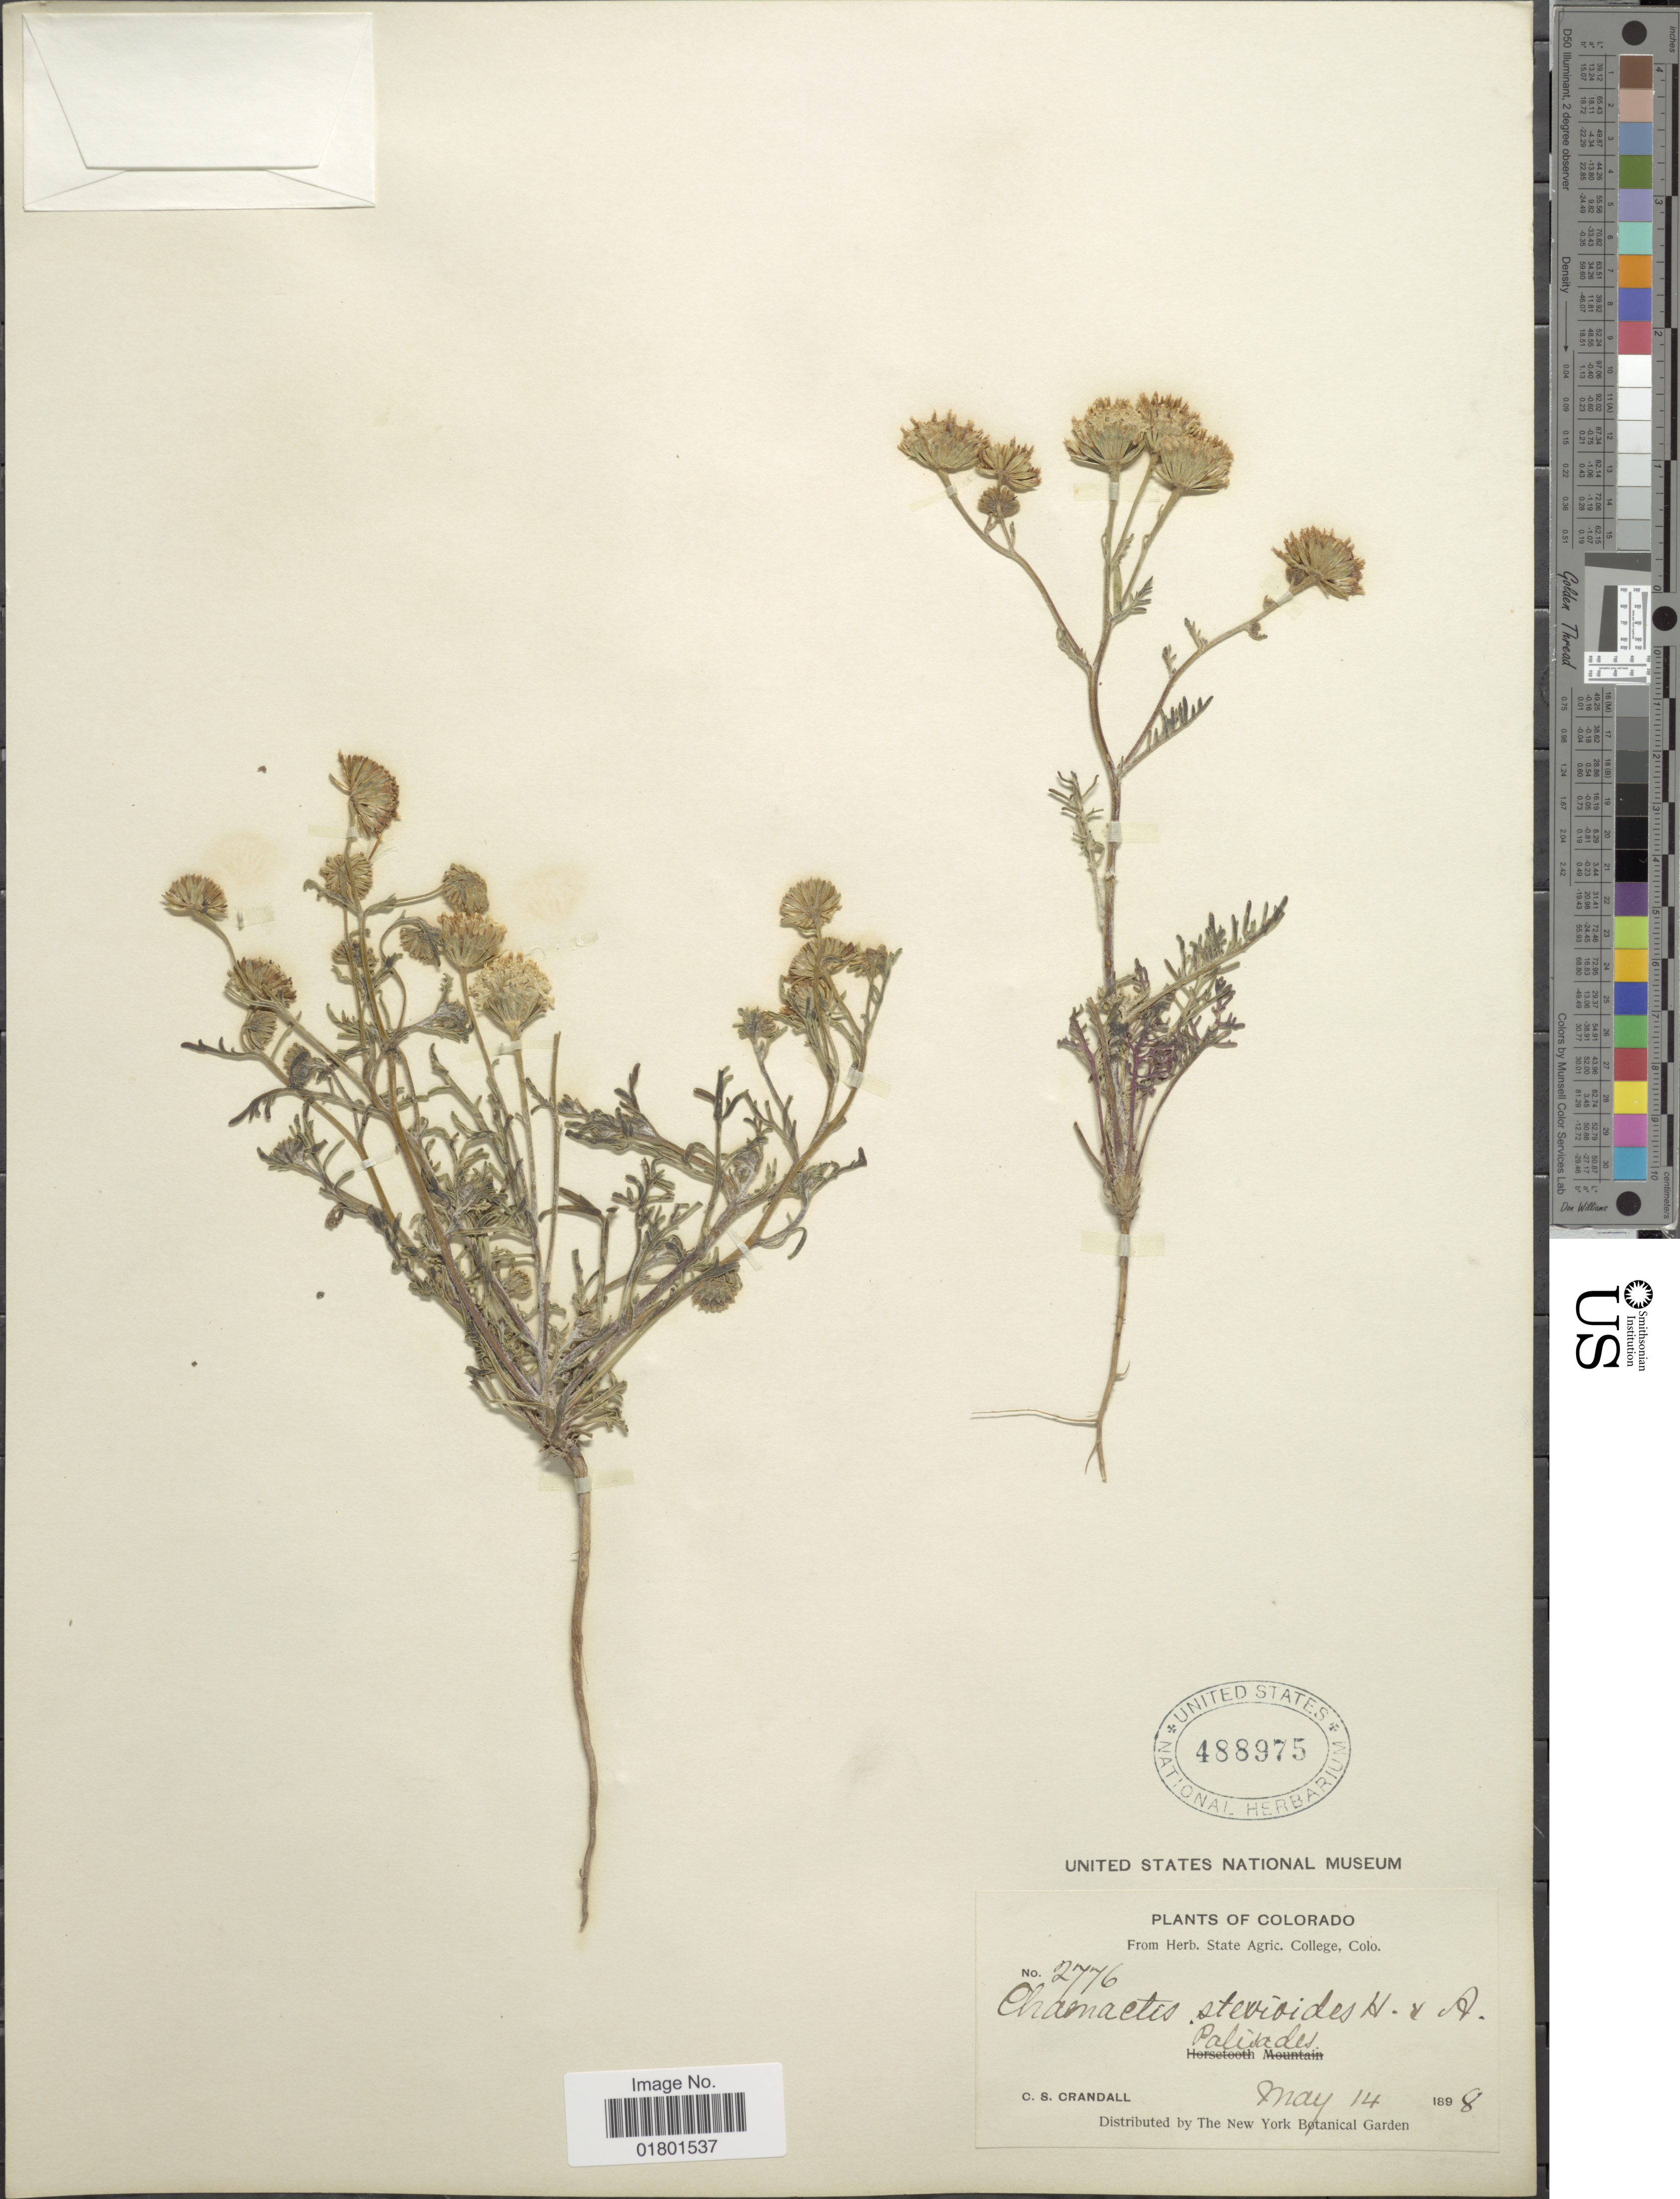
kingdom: Plantae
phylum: Tracheophyta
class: Magnoliopsida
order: Asterales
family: Asteraceae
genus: Chaenactis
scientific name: Chaenactis stevioides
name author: Hook. & Arn.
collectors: C. Crandall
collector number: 2776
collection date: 1898-05-14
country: United States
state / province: Colorado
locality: Palisades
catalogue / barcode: US 488975